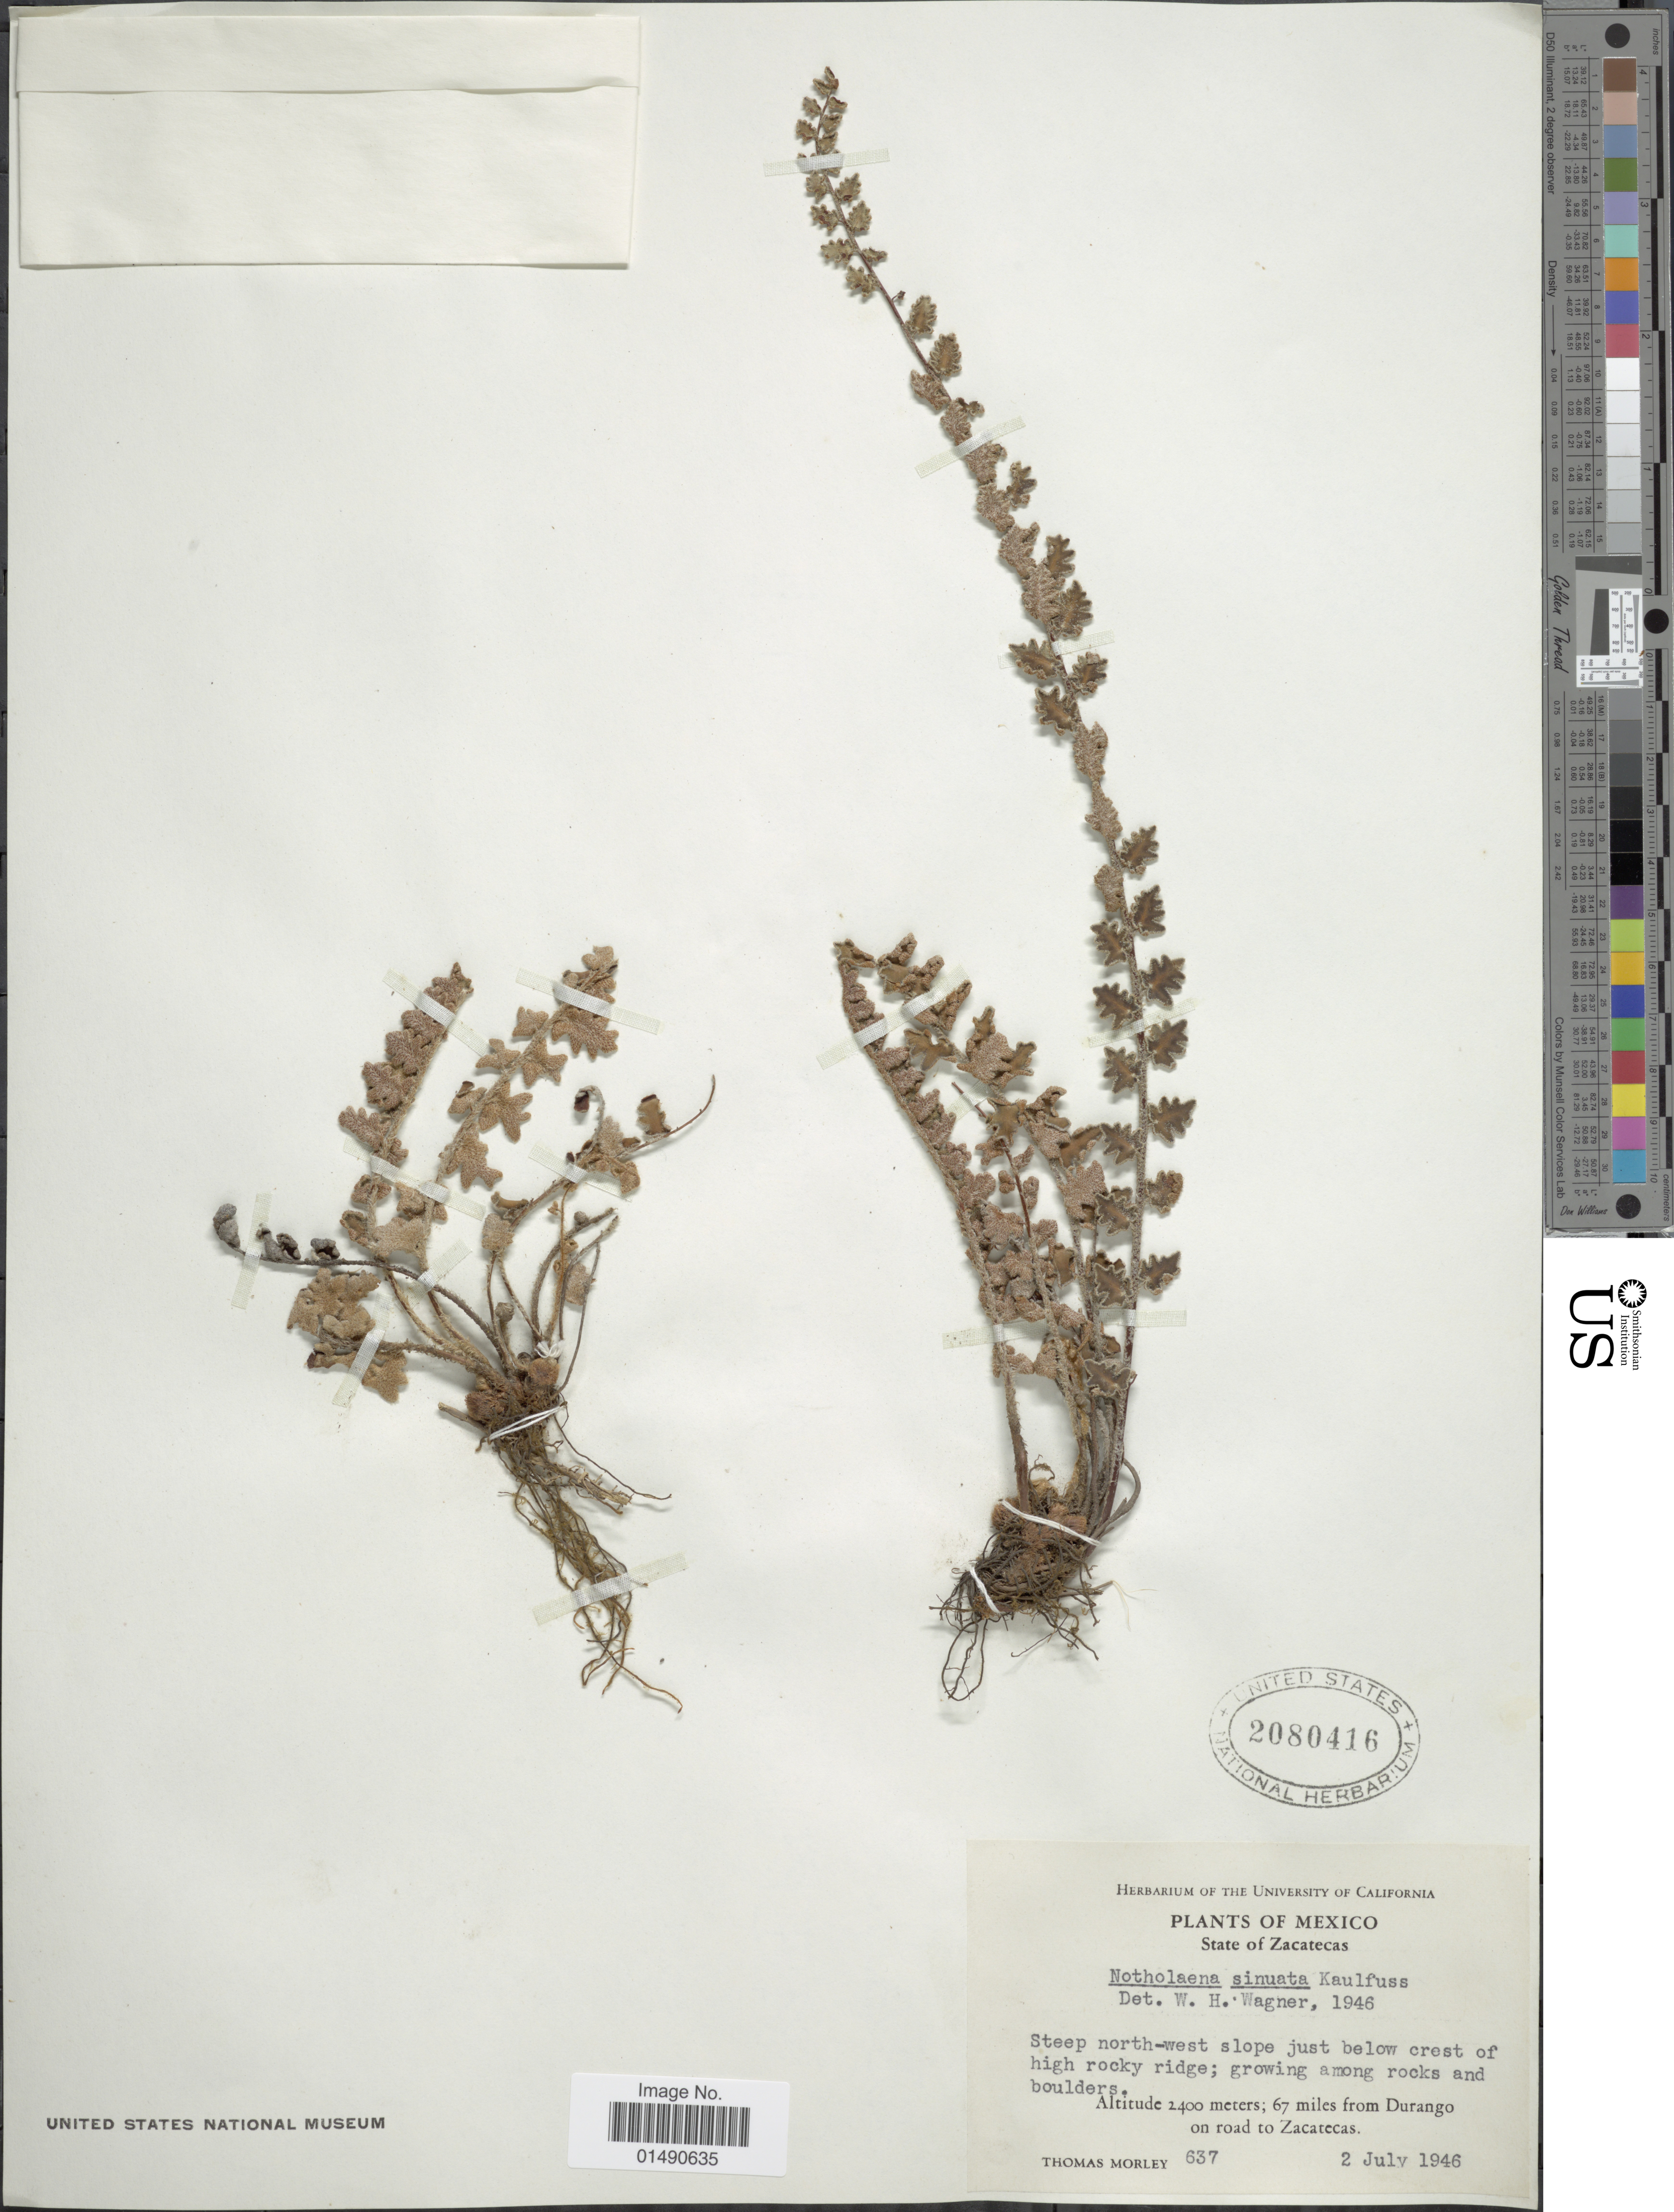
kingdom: Plantae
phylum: Tracheophyta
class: Polypodiopsida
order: Polypodiales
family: Pteridaceae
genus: Astrolepis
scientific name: Astrolepis sinuata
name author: (Lag. ex Sw.) D.M. Benham & Windham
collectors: T. Morley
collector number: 637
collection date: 1946-07-02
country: Mexico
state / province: Zacatecas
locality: Steep north-west slope just below crest of high rocky ridge; growing among rocks and boulders, 67 miles from Durango on road to Zacatecas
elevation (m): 2400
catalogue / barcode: US 2080416